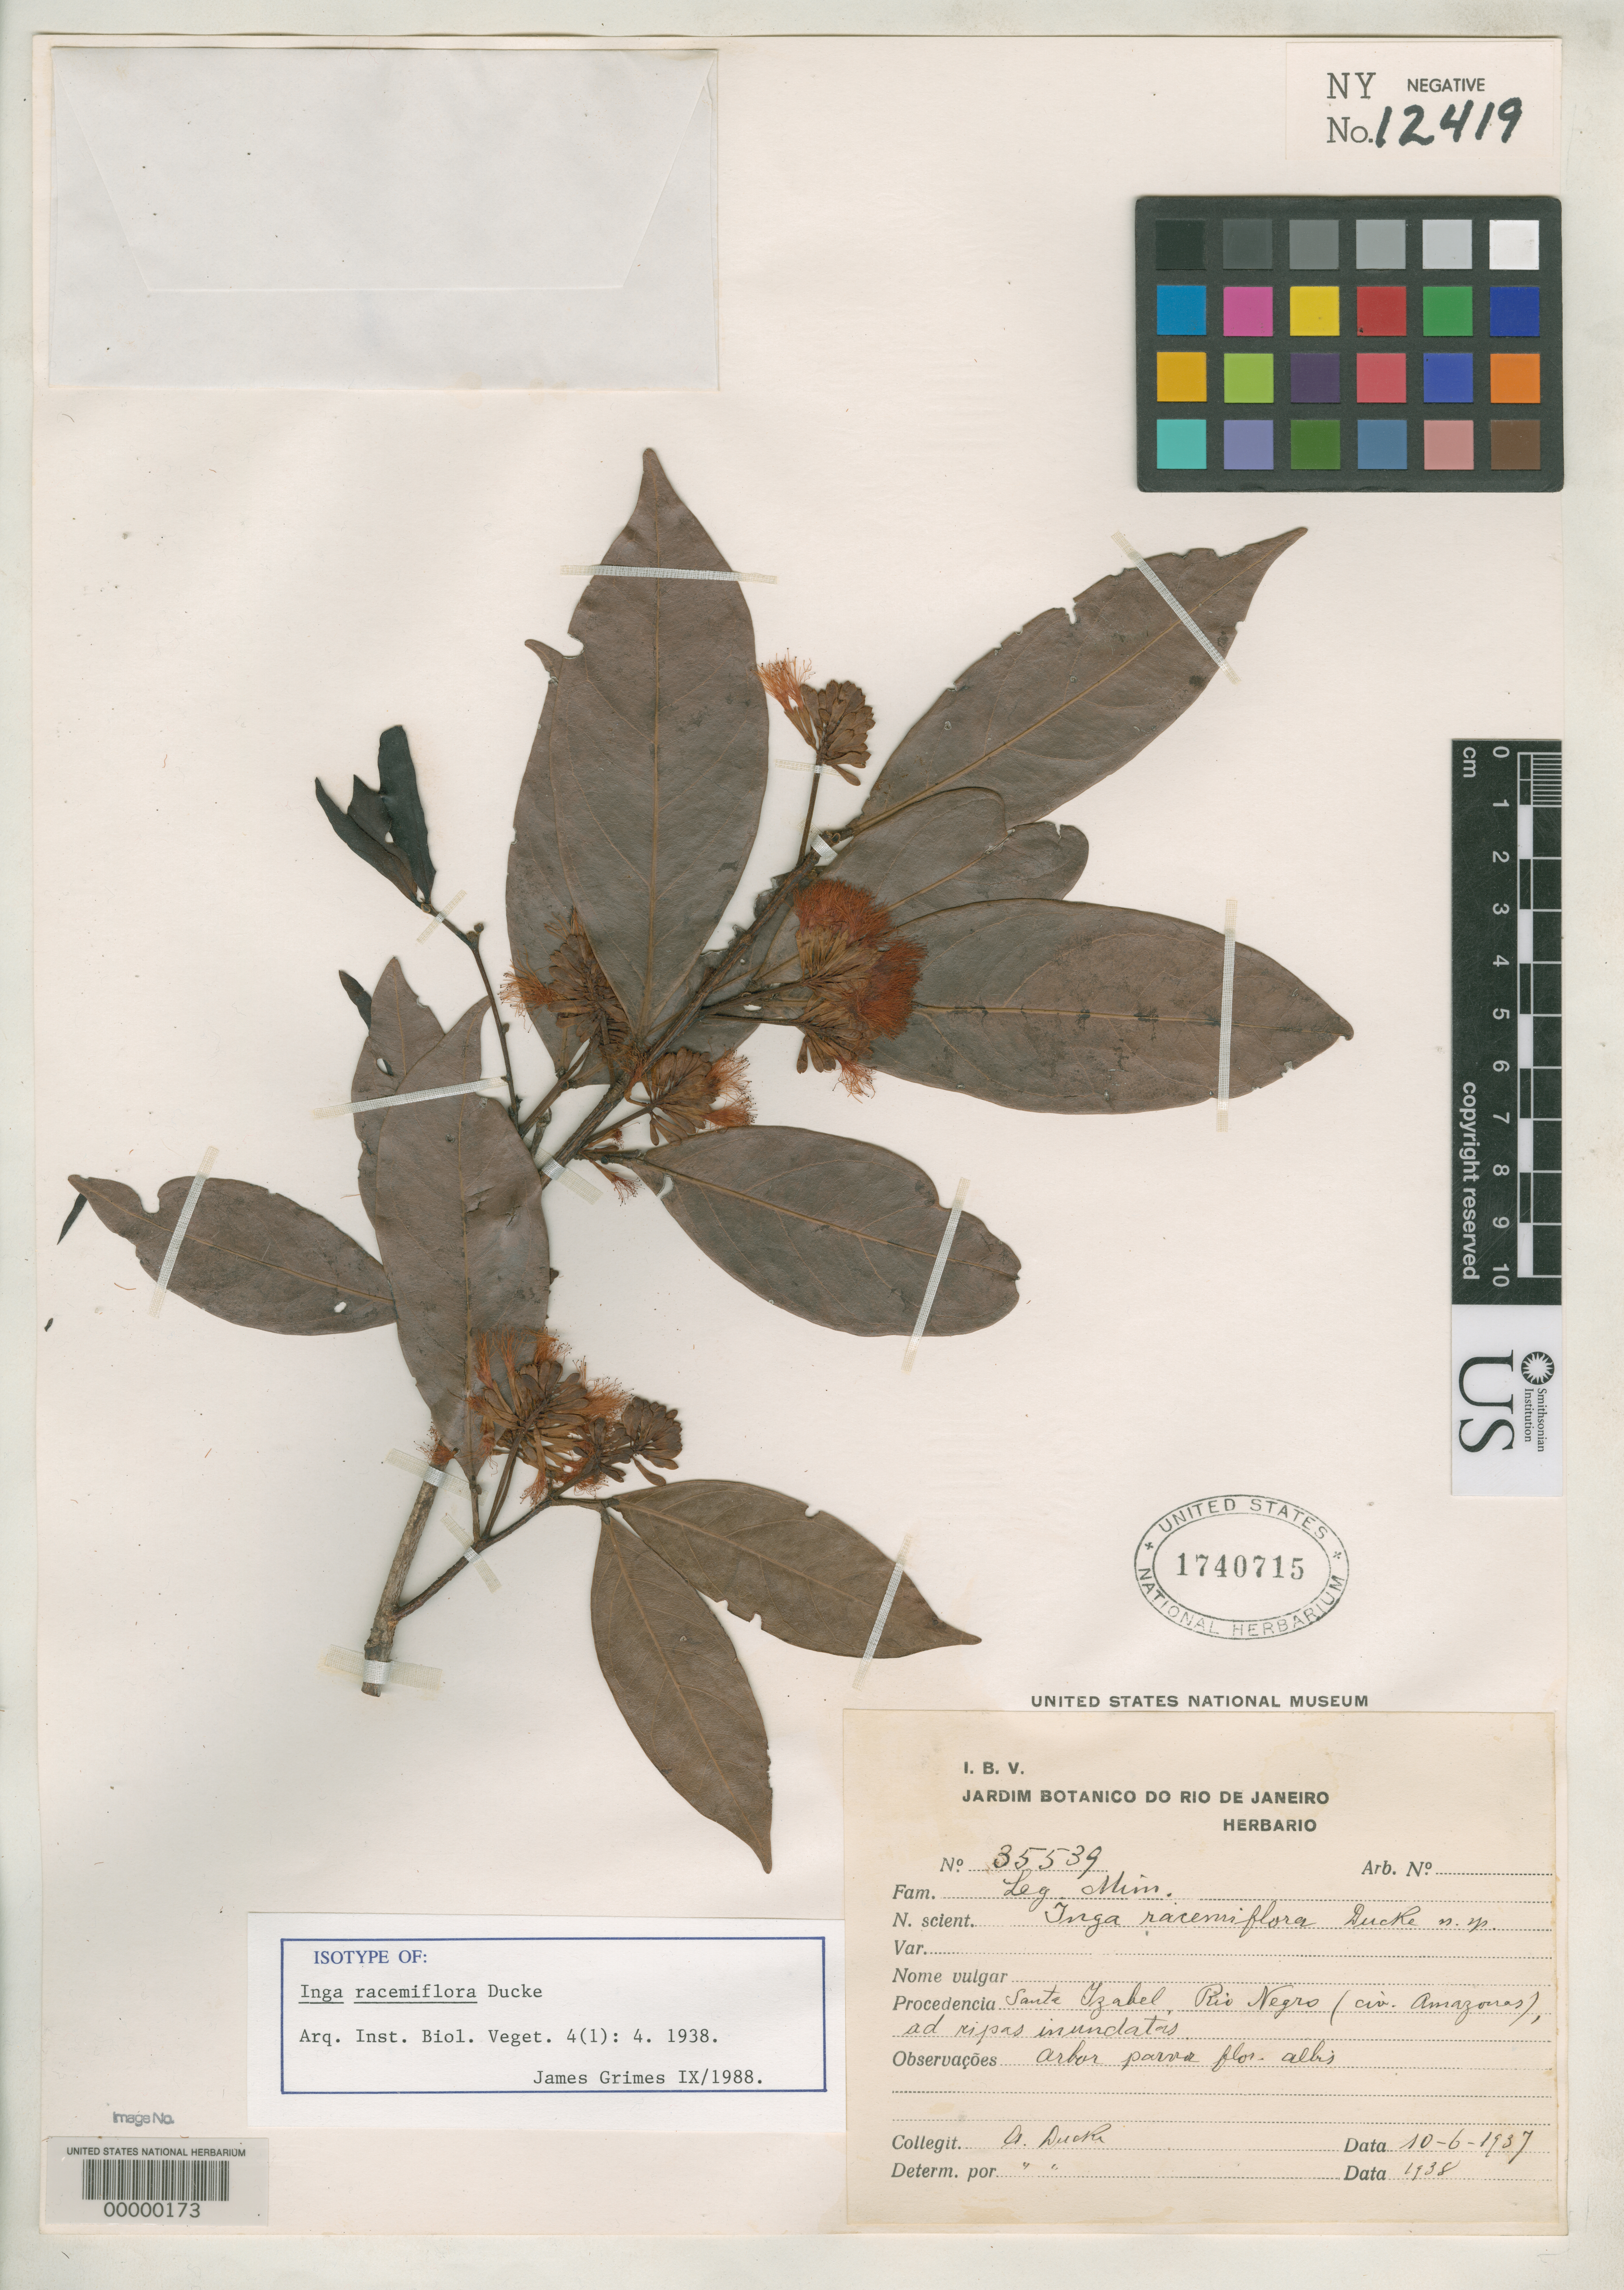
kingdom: Plantae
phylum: Tracheophyta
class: Magnoliopsida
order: Fabales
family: Fabaceae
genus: Inga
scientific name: Inga racemiflora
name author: Ducke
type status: Isotype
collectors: A. Ducke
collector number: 35539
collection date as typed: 10 Jun 1937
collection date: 1937-06-10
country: Brazil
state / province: Amazonas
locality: Prope Santa Izabel, Rio Negro.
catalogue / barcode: US 1740715